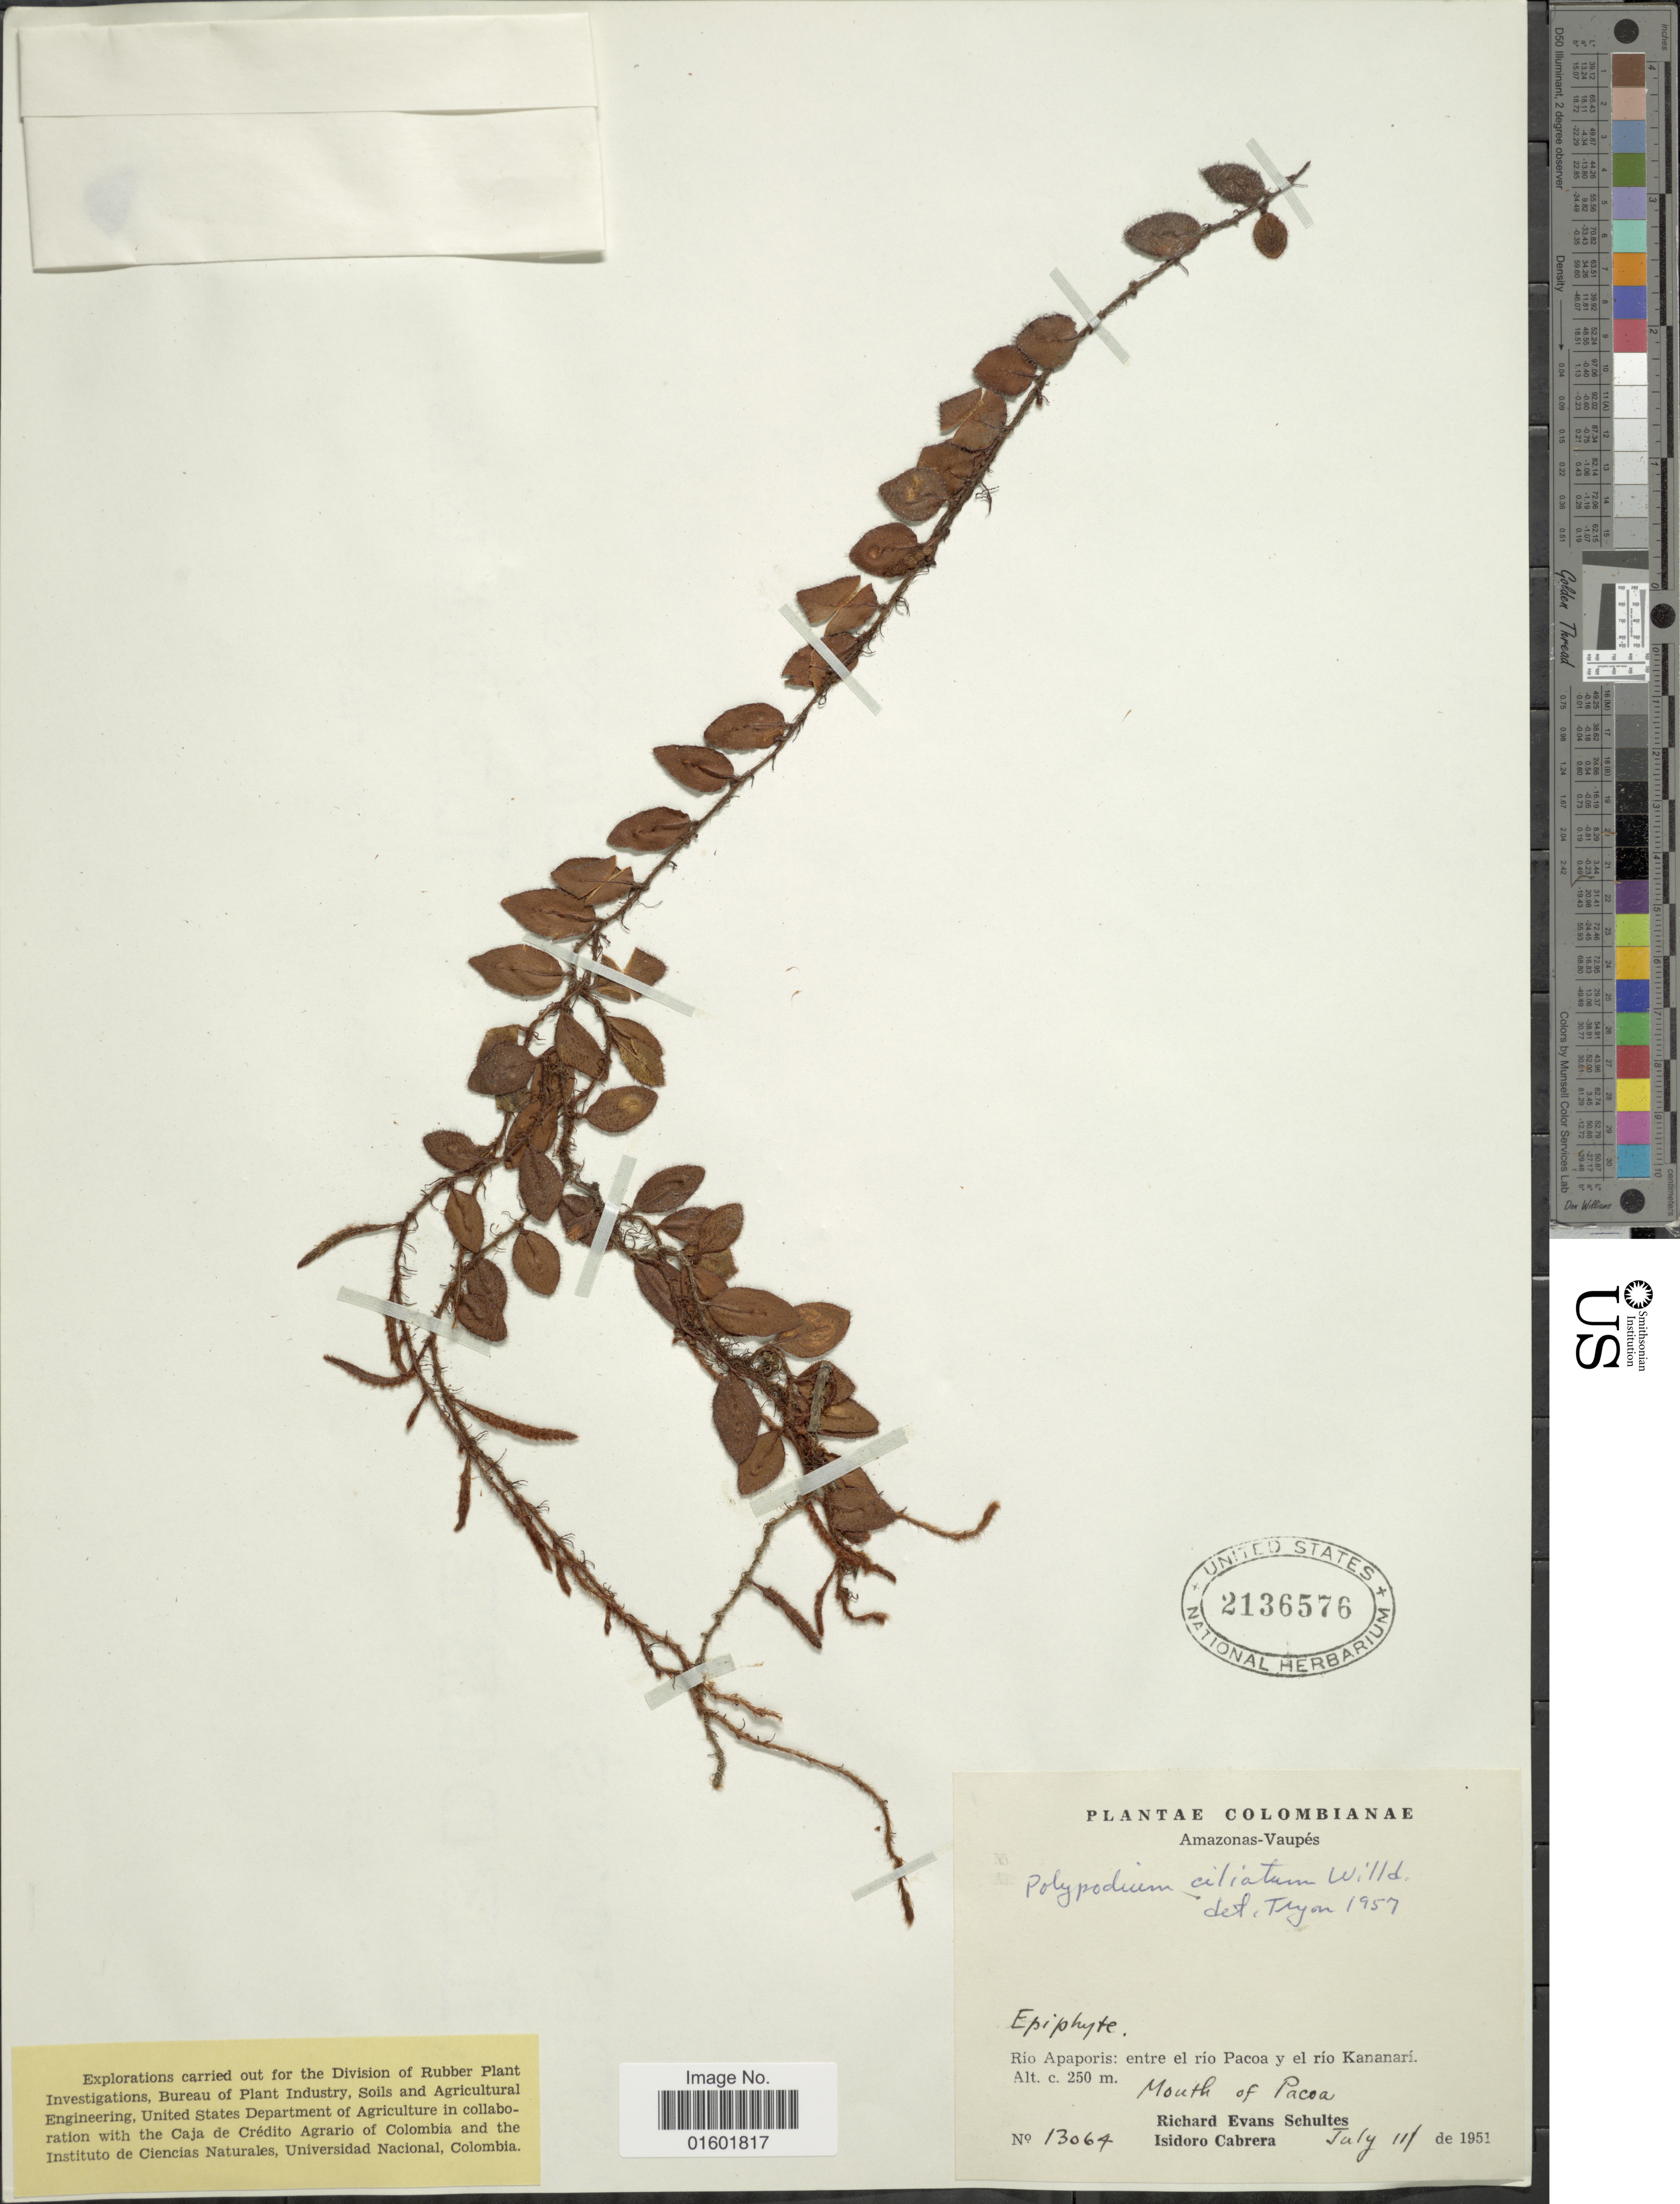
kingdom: Plantae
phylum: Tracheophyta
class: Polypodiopsida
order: Polypodiales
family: Polypodiaceae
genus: Microgramma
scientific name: Microgramma reptans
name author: (Cav.) A.R. Sm.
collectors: R. E. Schultes & I. Cabrera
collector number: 13064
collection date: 1951-07-11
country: Colombia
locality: Amazonas - Vaupes, Rio Apaporis: entre el rio Pacoa y el rio Kananar, Mouth of Pacoa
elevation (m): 250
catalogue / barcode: US 2136576